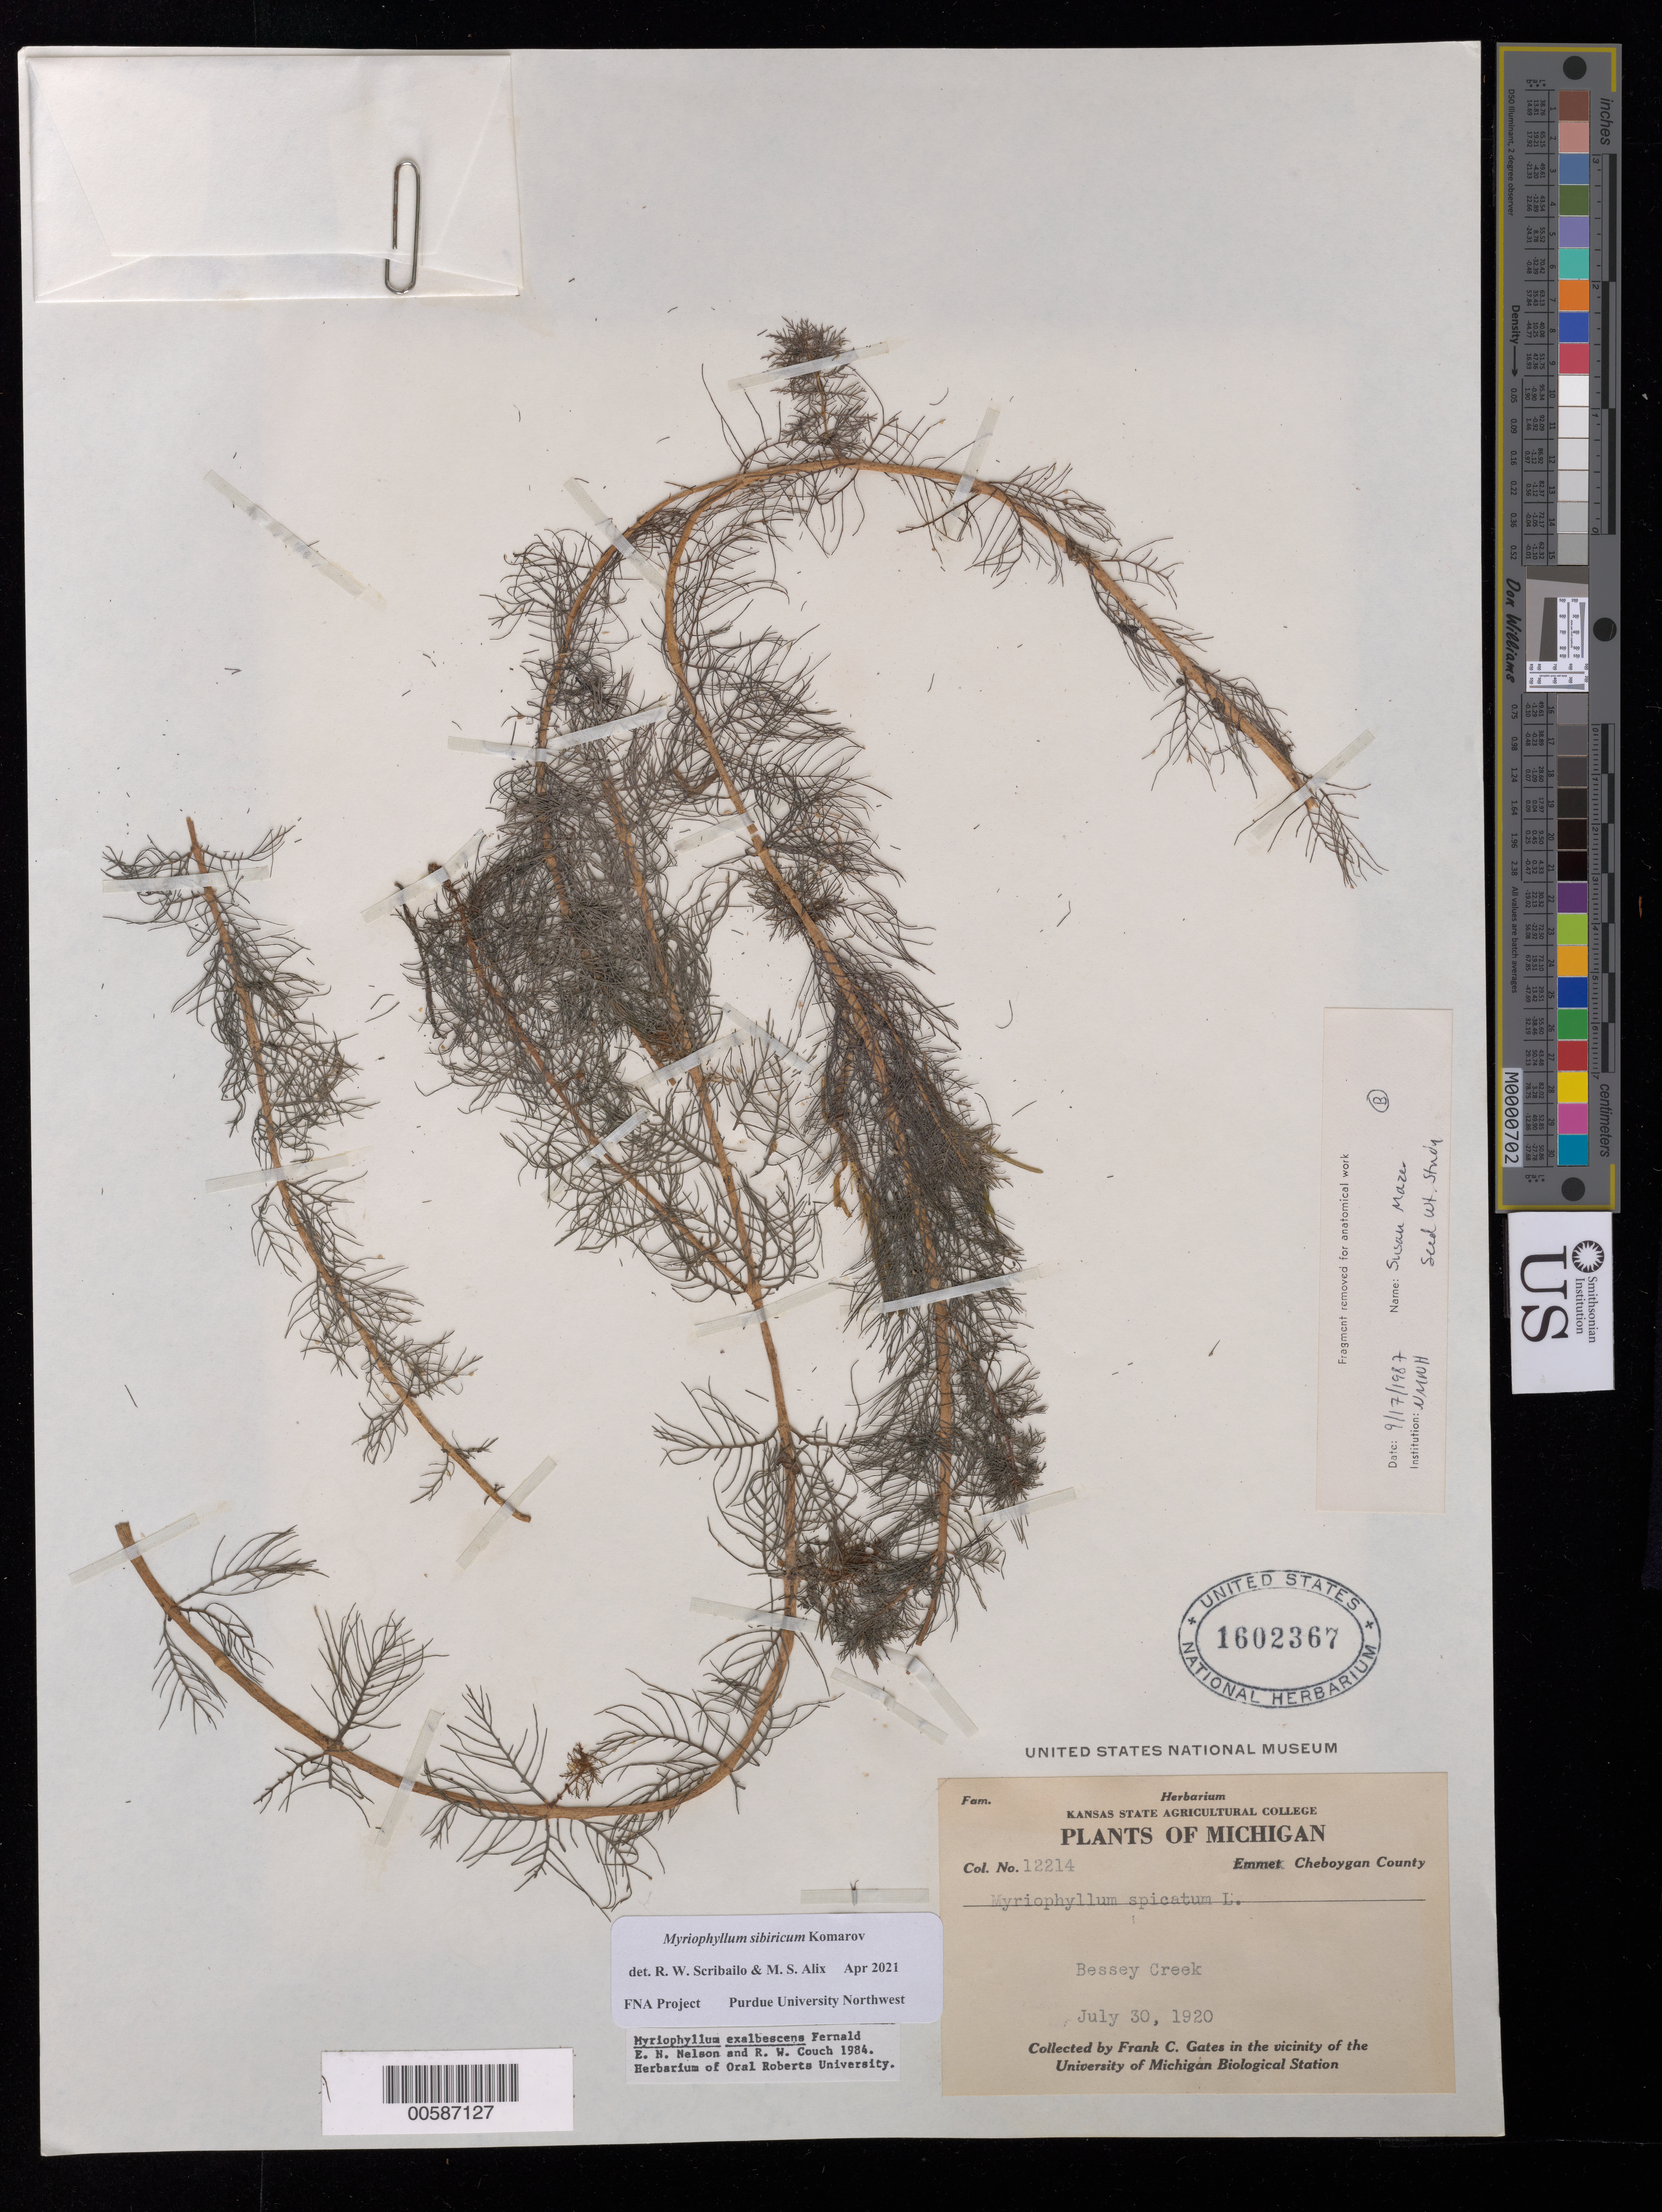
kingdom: Plantae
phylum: Tracheophyta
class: Magnoliopsida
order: Saxifragales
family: Haloragaceae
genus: Myriophyllum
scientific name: Myriophyllum sibiricum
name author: Kom.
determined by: Scribailo, R. W.; Alix, M. S.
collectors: F. C. Gates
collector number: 12214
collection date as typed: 30 Jul 1920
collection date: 1920-07-30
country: United States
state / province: Michigan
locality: Bessey Creek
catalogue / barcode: US 1602367